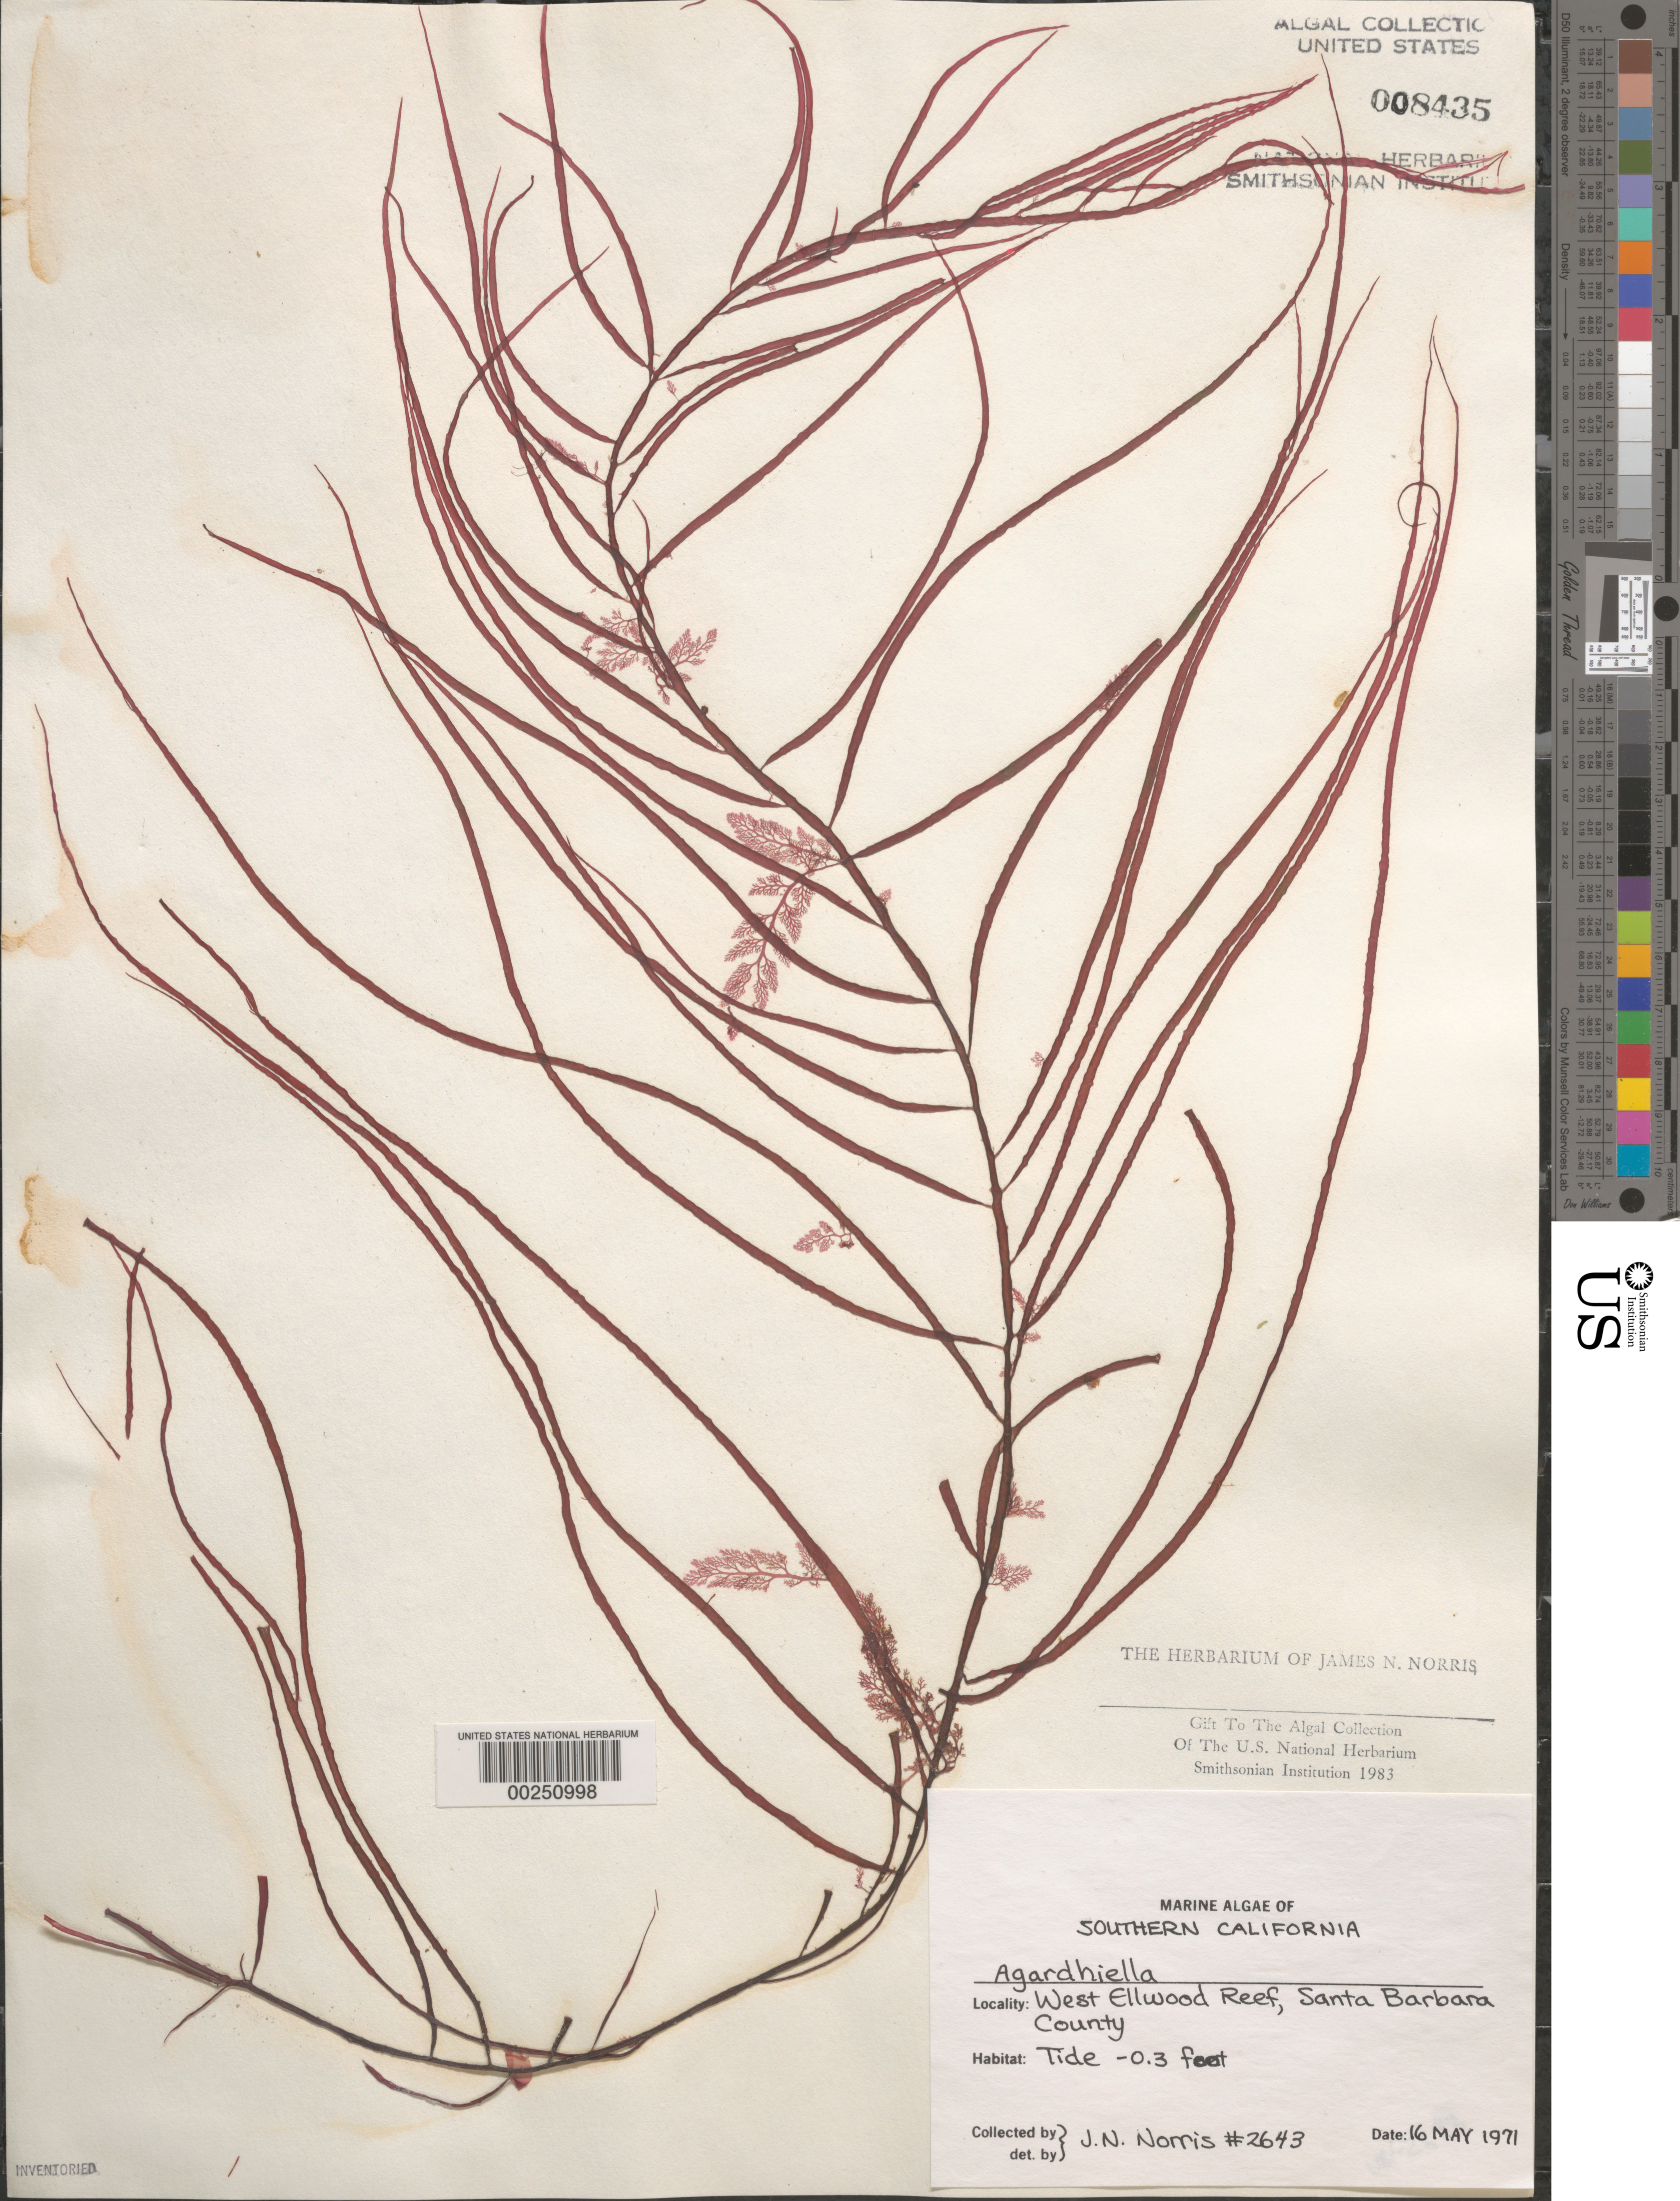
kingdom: Plantae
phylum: Rhodophyta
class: Florideophyceae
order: Gigartinales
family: Solieriaceae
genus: Agardhiella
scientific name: Agardhiella sp.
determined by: Norris, James N.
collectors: J. N. Norris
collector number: JN-2643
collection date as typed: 16 May 1971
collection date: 1971-05-16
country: United States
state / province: California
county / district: Santa Barbara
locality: West Ellwood Reef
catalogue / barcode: US 8435